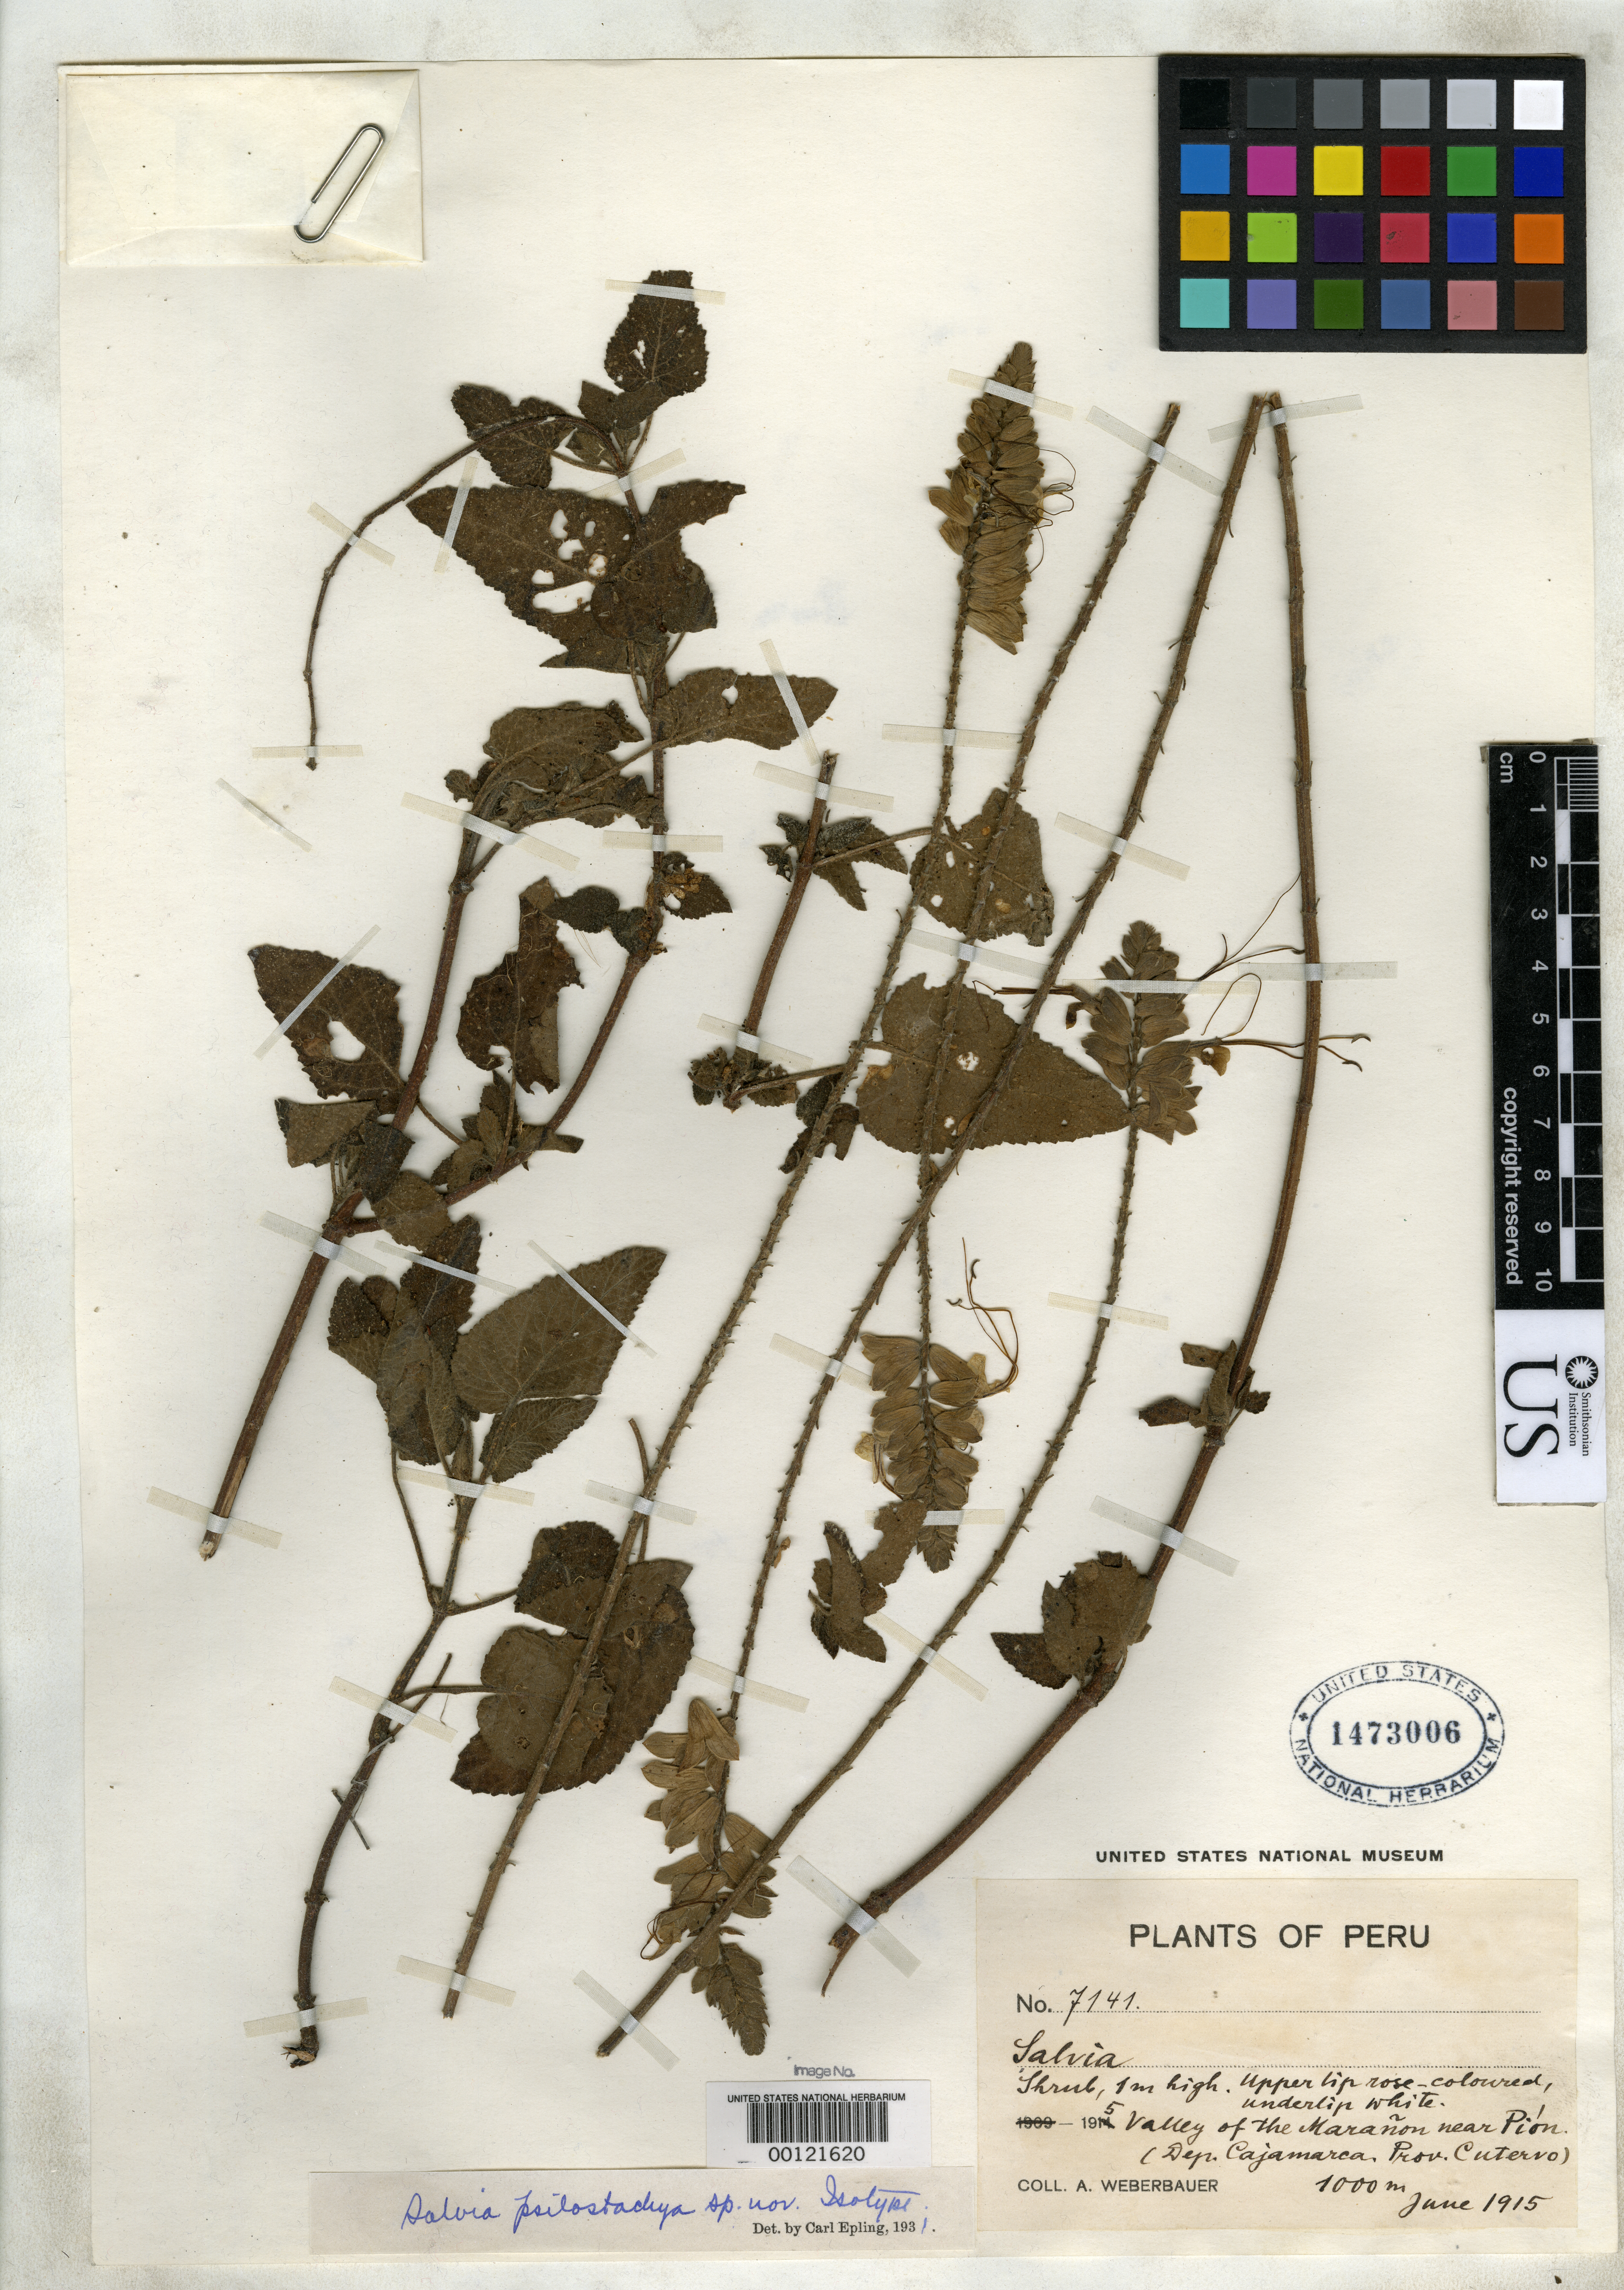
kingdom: Plantae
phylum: Tracheophyta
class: Magnoliopsida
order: Lamiales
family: Lamiaceae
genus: Salvia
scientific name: Salvia psilostachya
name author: Epling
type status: Isotype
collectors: A. Weberbauer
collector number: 7141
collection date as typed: Jun 1915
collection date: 1915-06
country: Peru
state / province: Cajamarca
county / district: Cutervo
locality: Valley of Maranon near Pion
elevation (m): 1000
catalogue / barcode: US 1473006